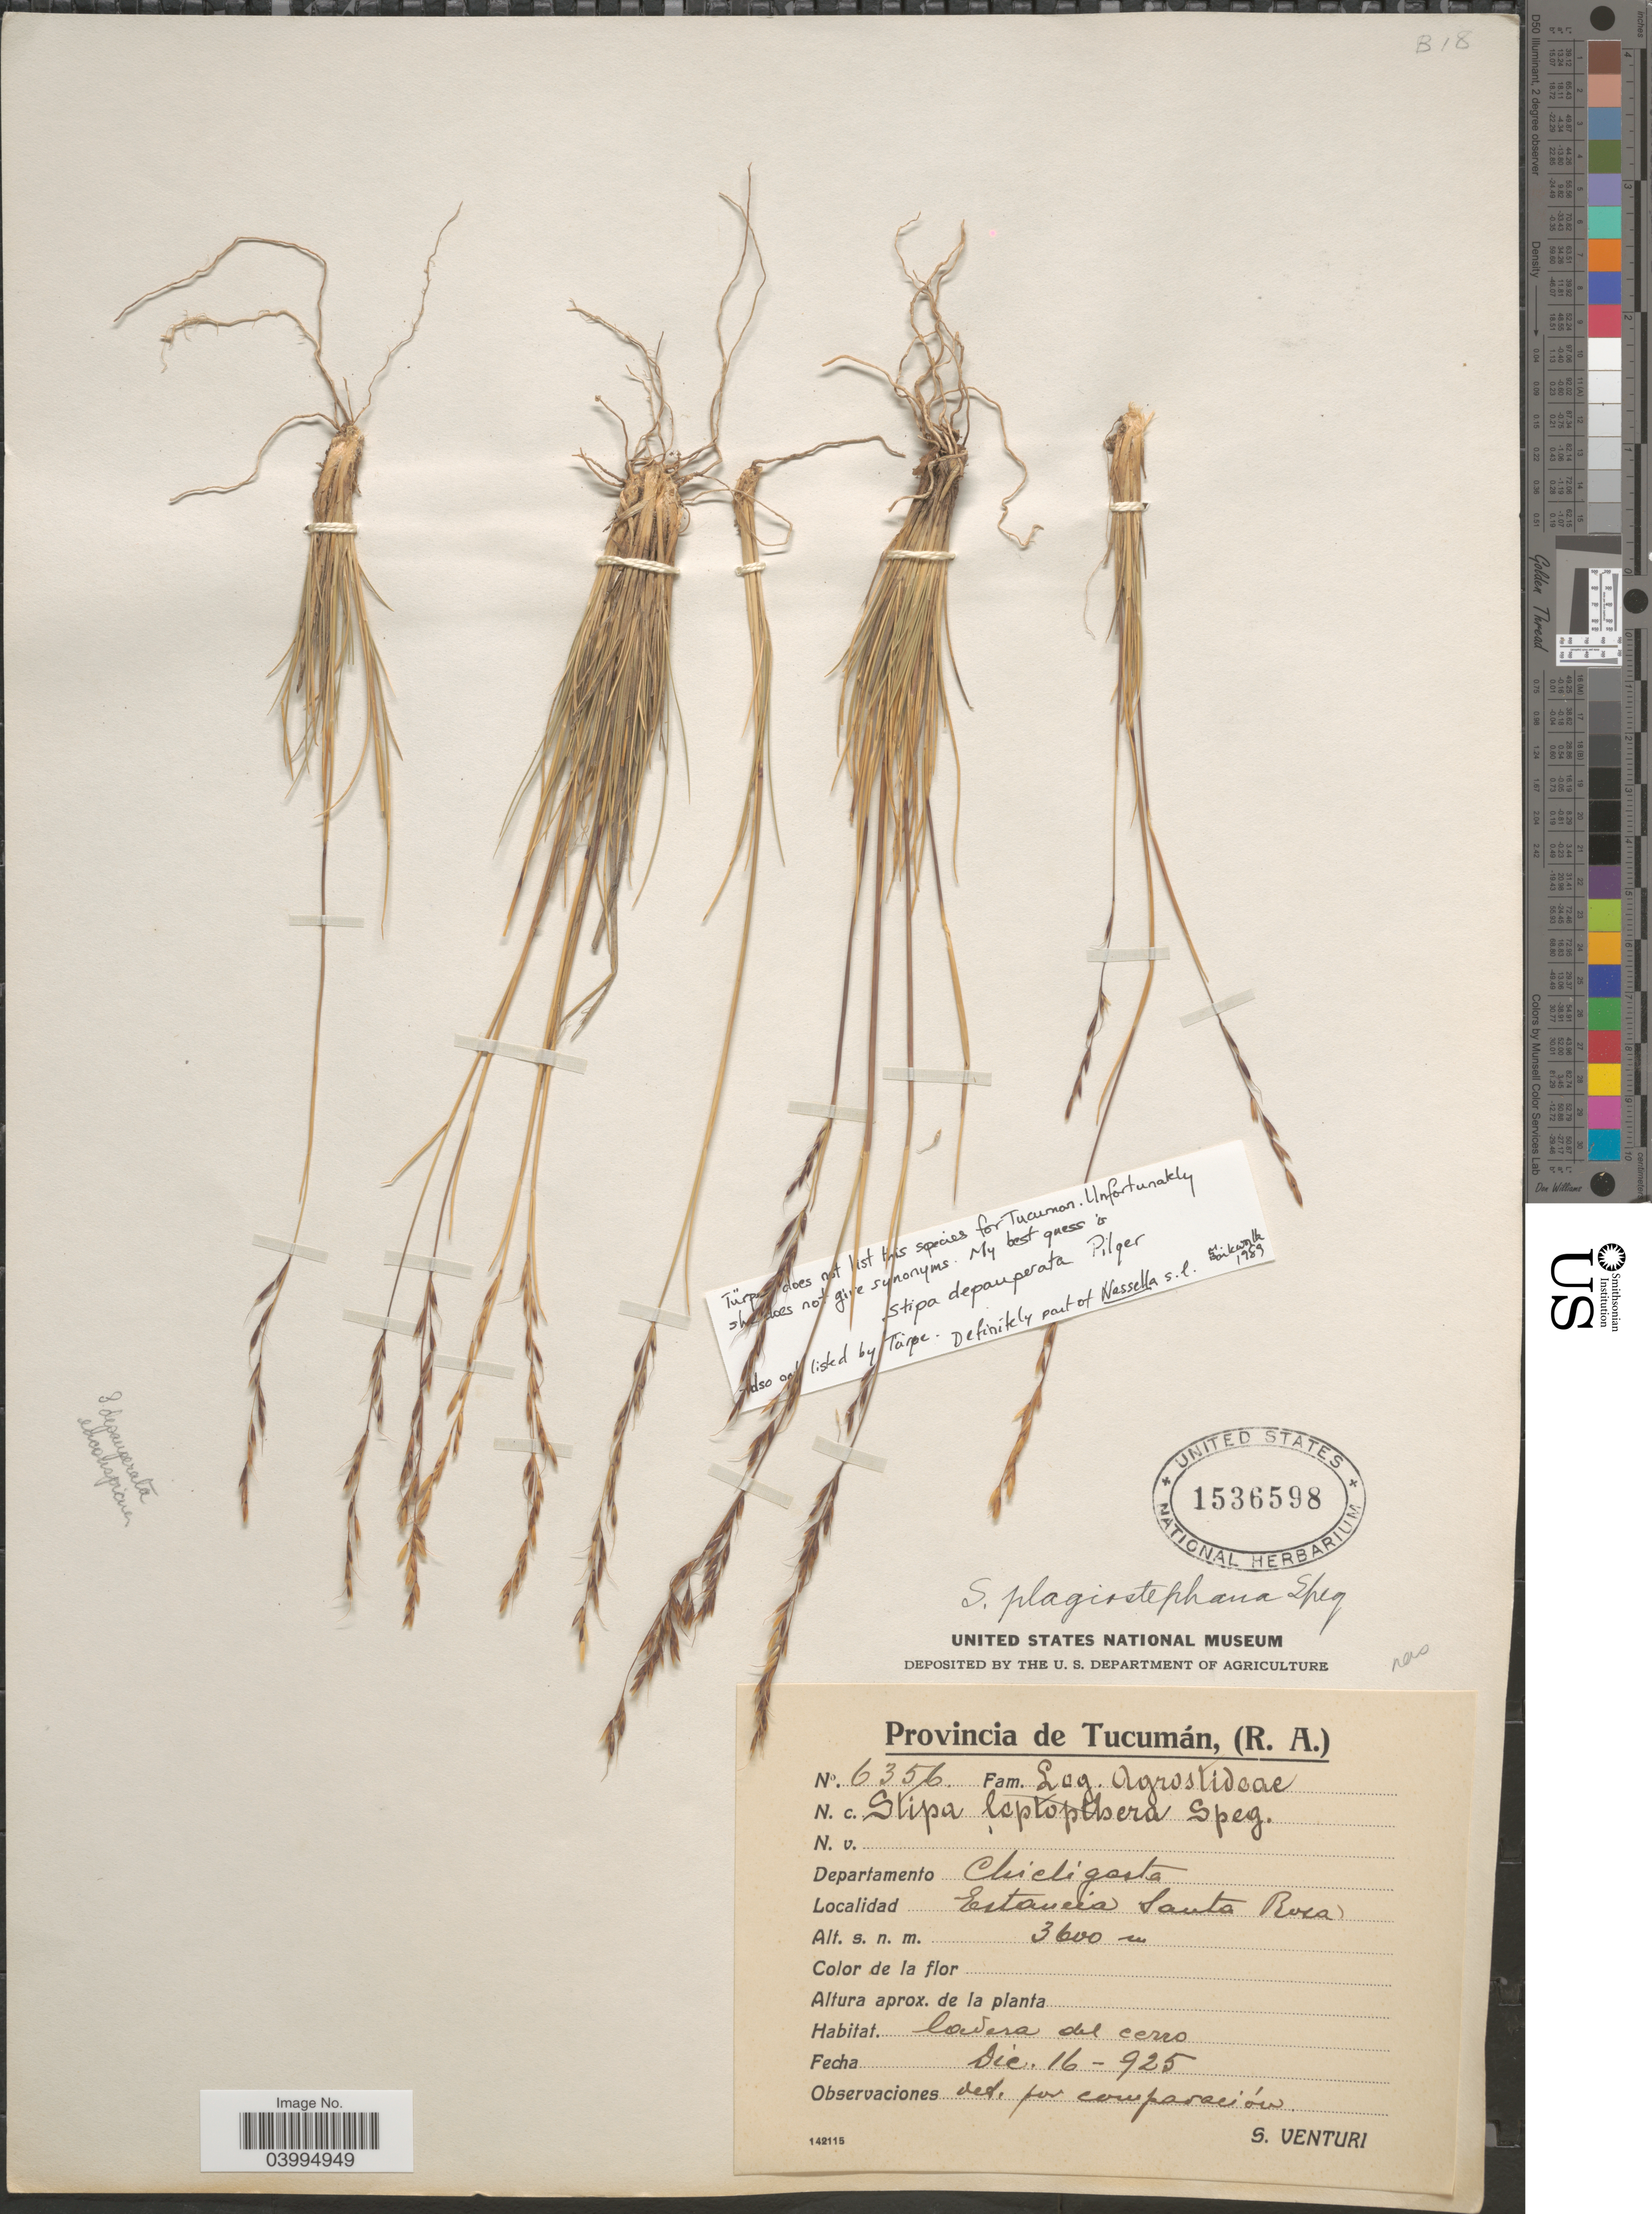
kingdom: Plantae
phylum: Tracheophyta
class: Liliopsida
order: Poales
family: Poaceae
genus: Stipa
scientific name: Stipa sp.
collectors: S. Venturi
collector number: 6356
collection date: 1925-12-16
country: Argentina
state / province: Tucuman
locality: Departamento Chicligasta. Estancia Santa Rosa.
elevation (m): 3600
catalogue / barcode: US 1536598